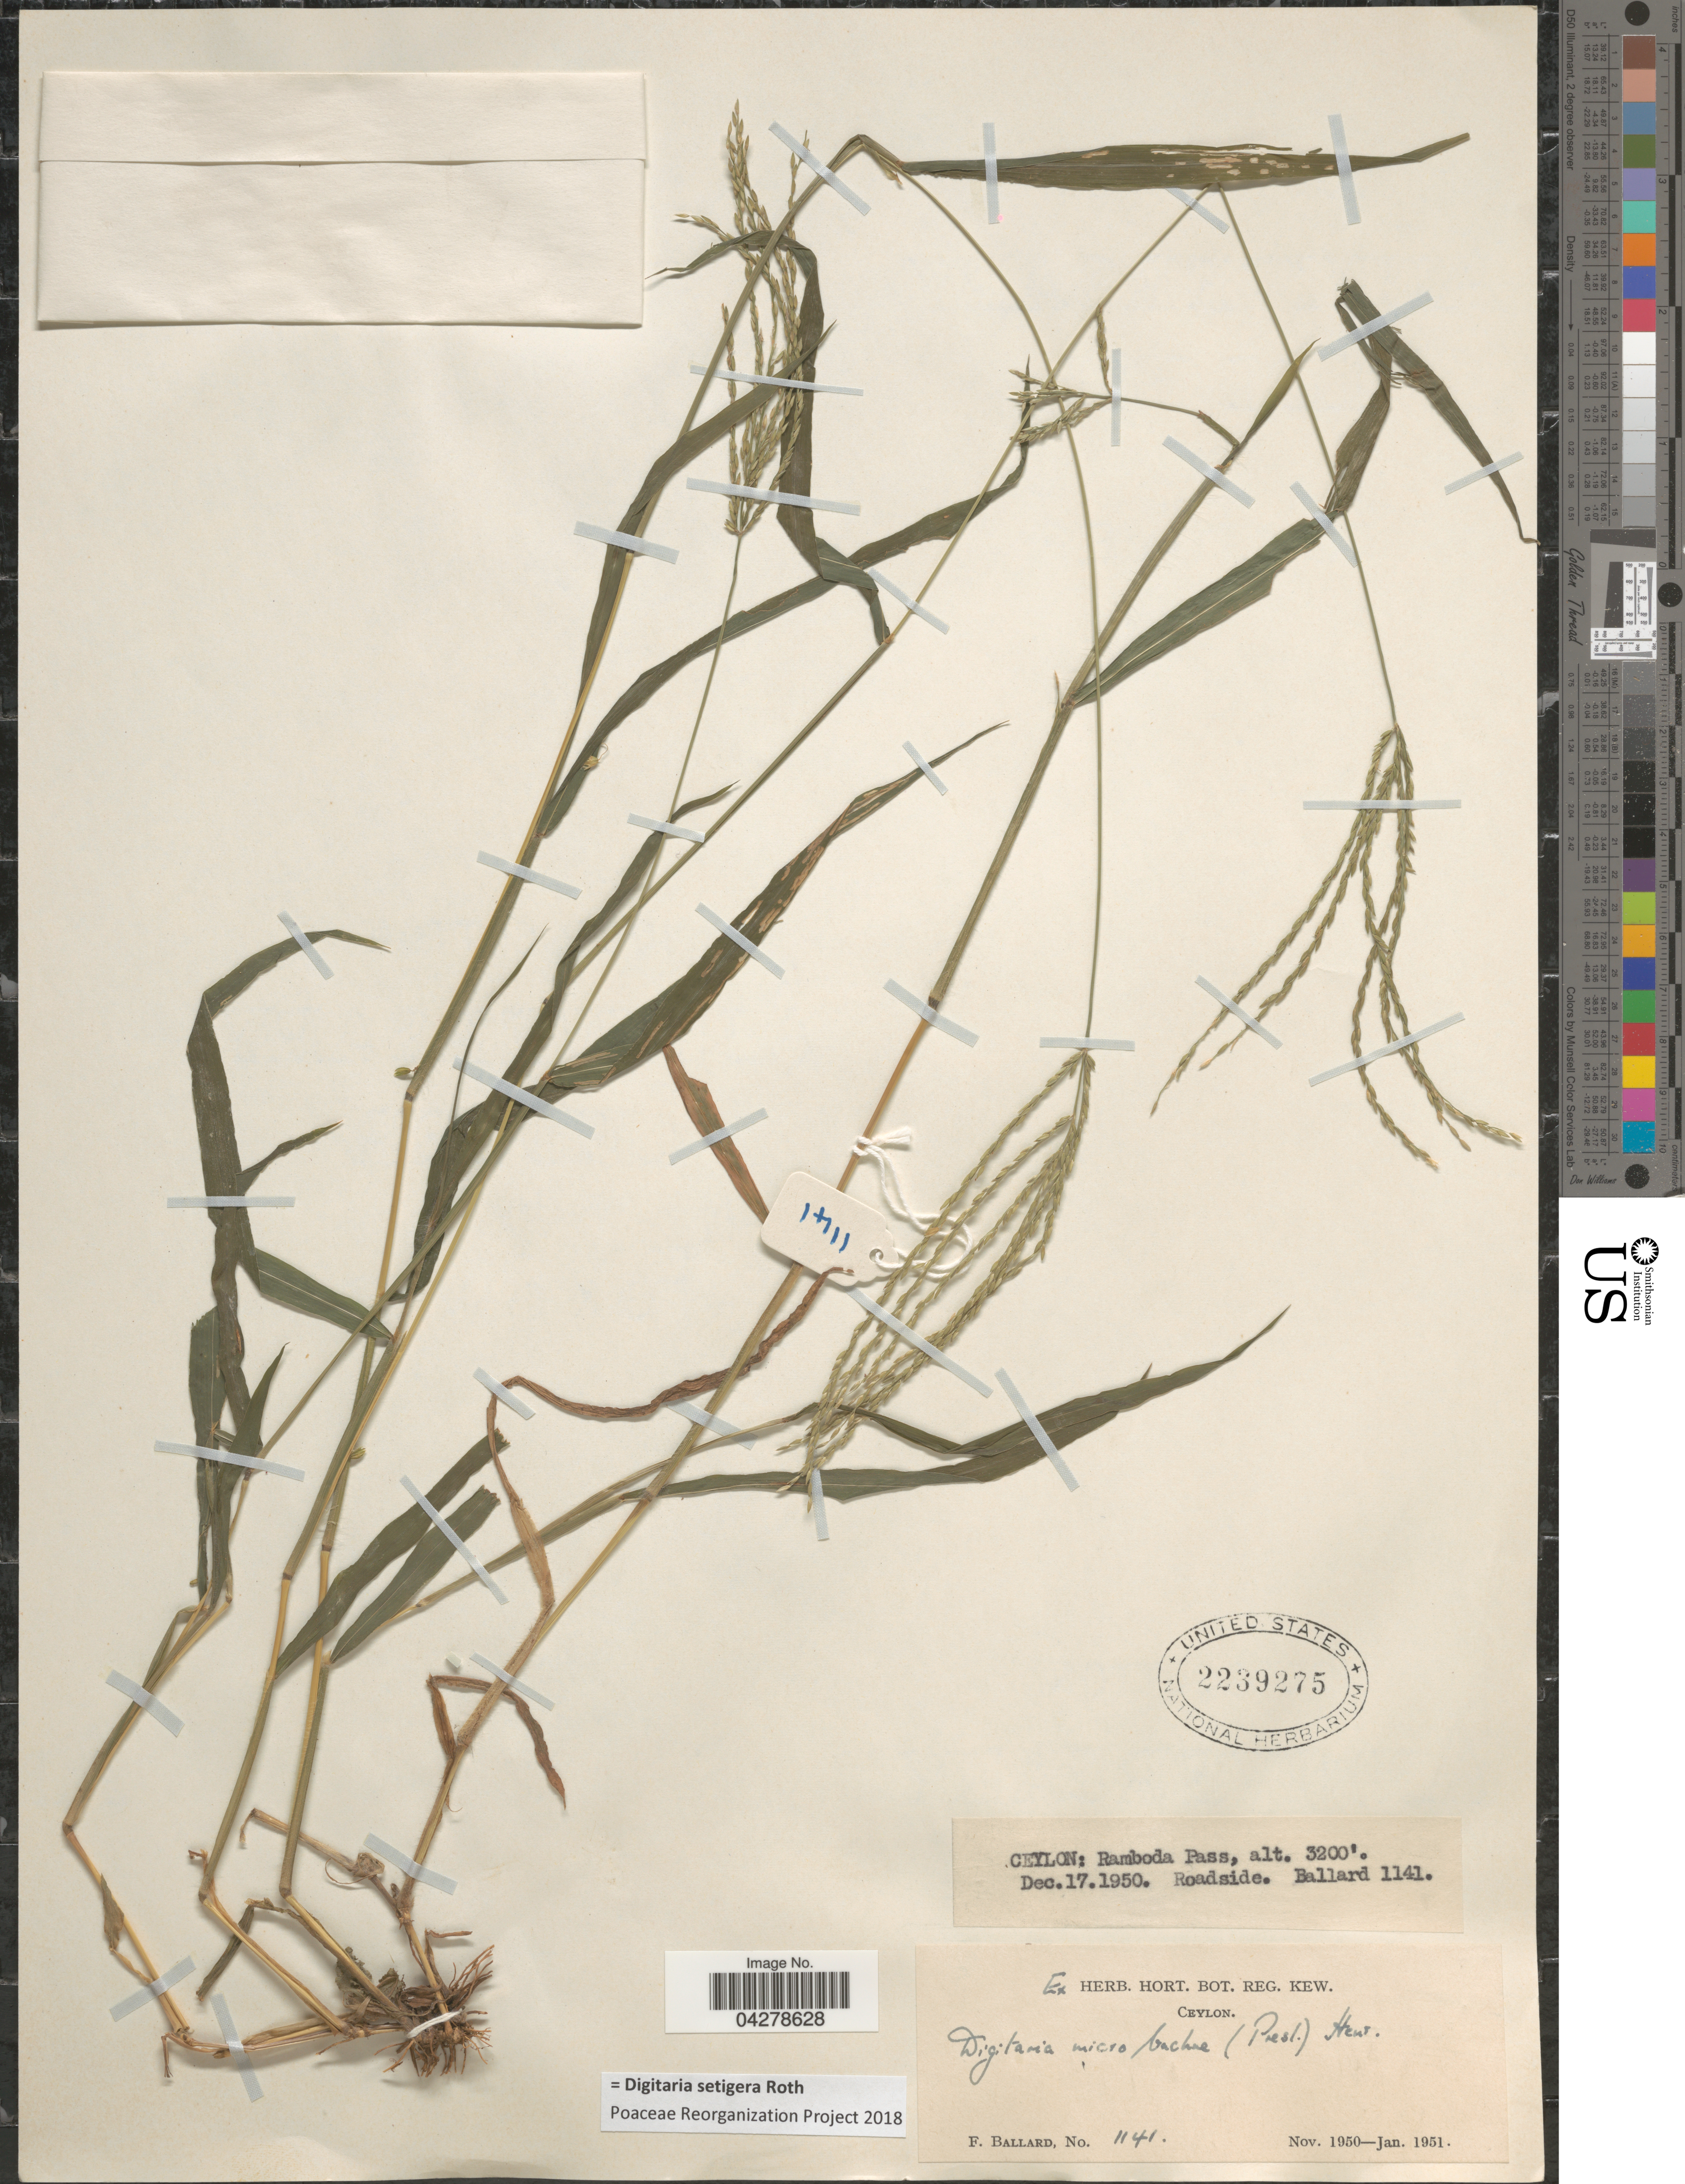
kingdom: Plantae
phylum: Tracheophyta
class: Liliopsida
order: Poales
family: Poaceae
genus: Digitaria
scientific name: Digitaria setigera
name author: Roth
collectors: F. Ballard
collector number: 1141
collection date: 1950-12-17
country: Sri Lanka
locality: Ceylon: Ramboda Pass. Roadside.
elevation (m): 975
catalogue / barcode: US 2239275